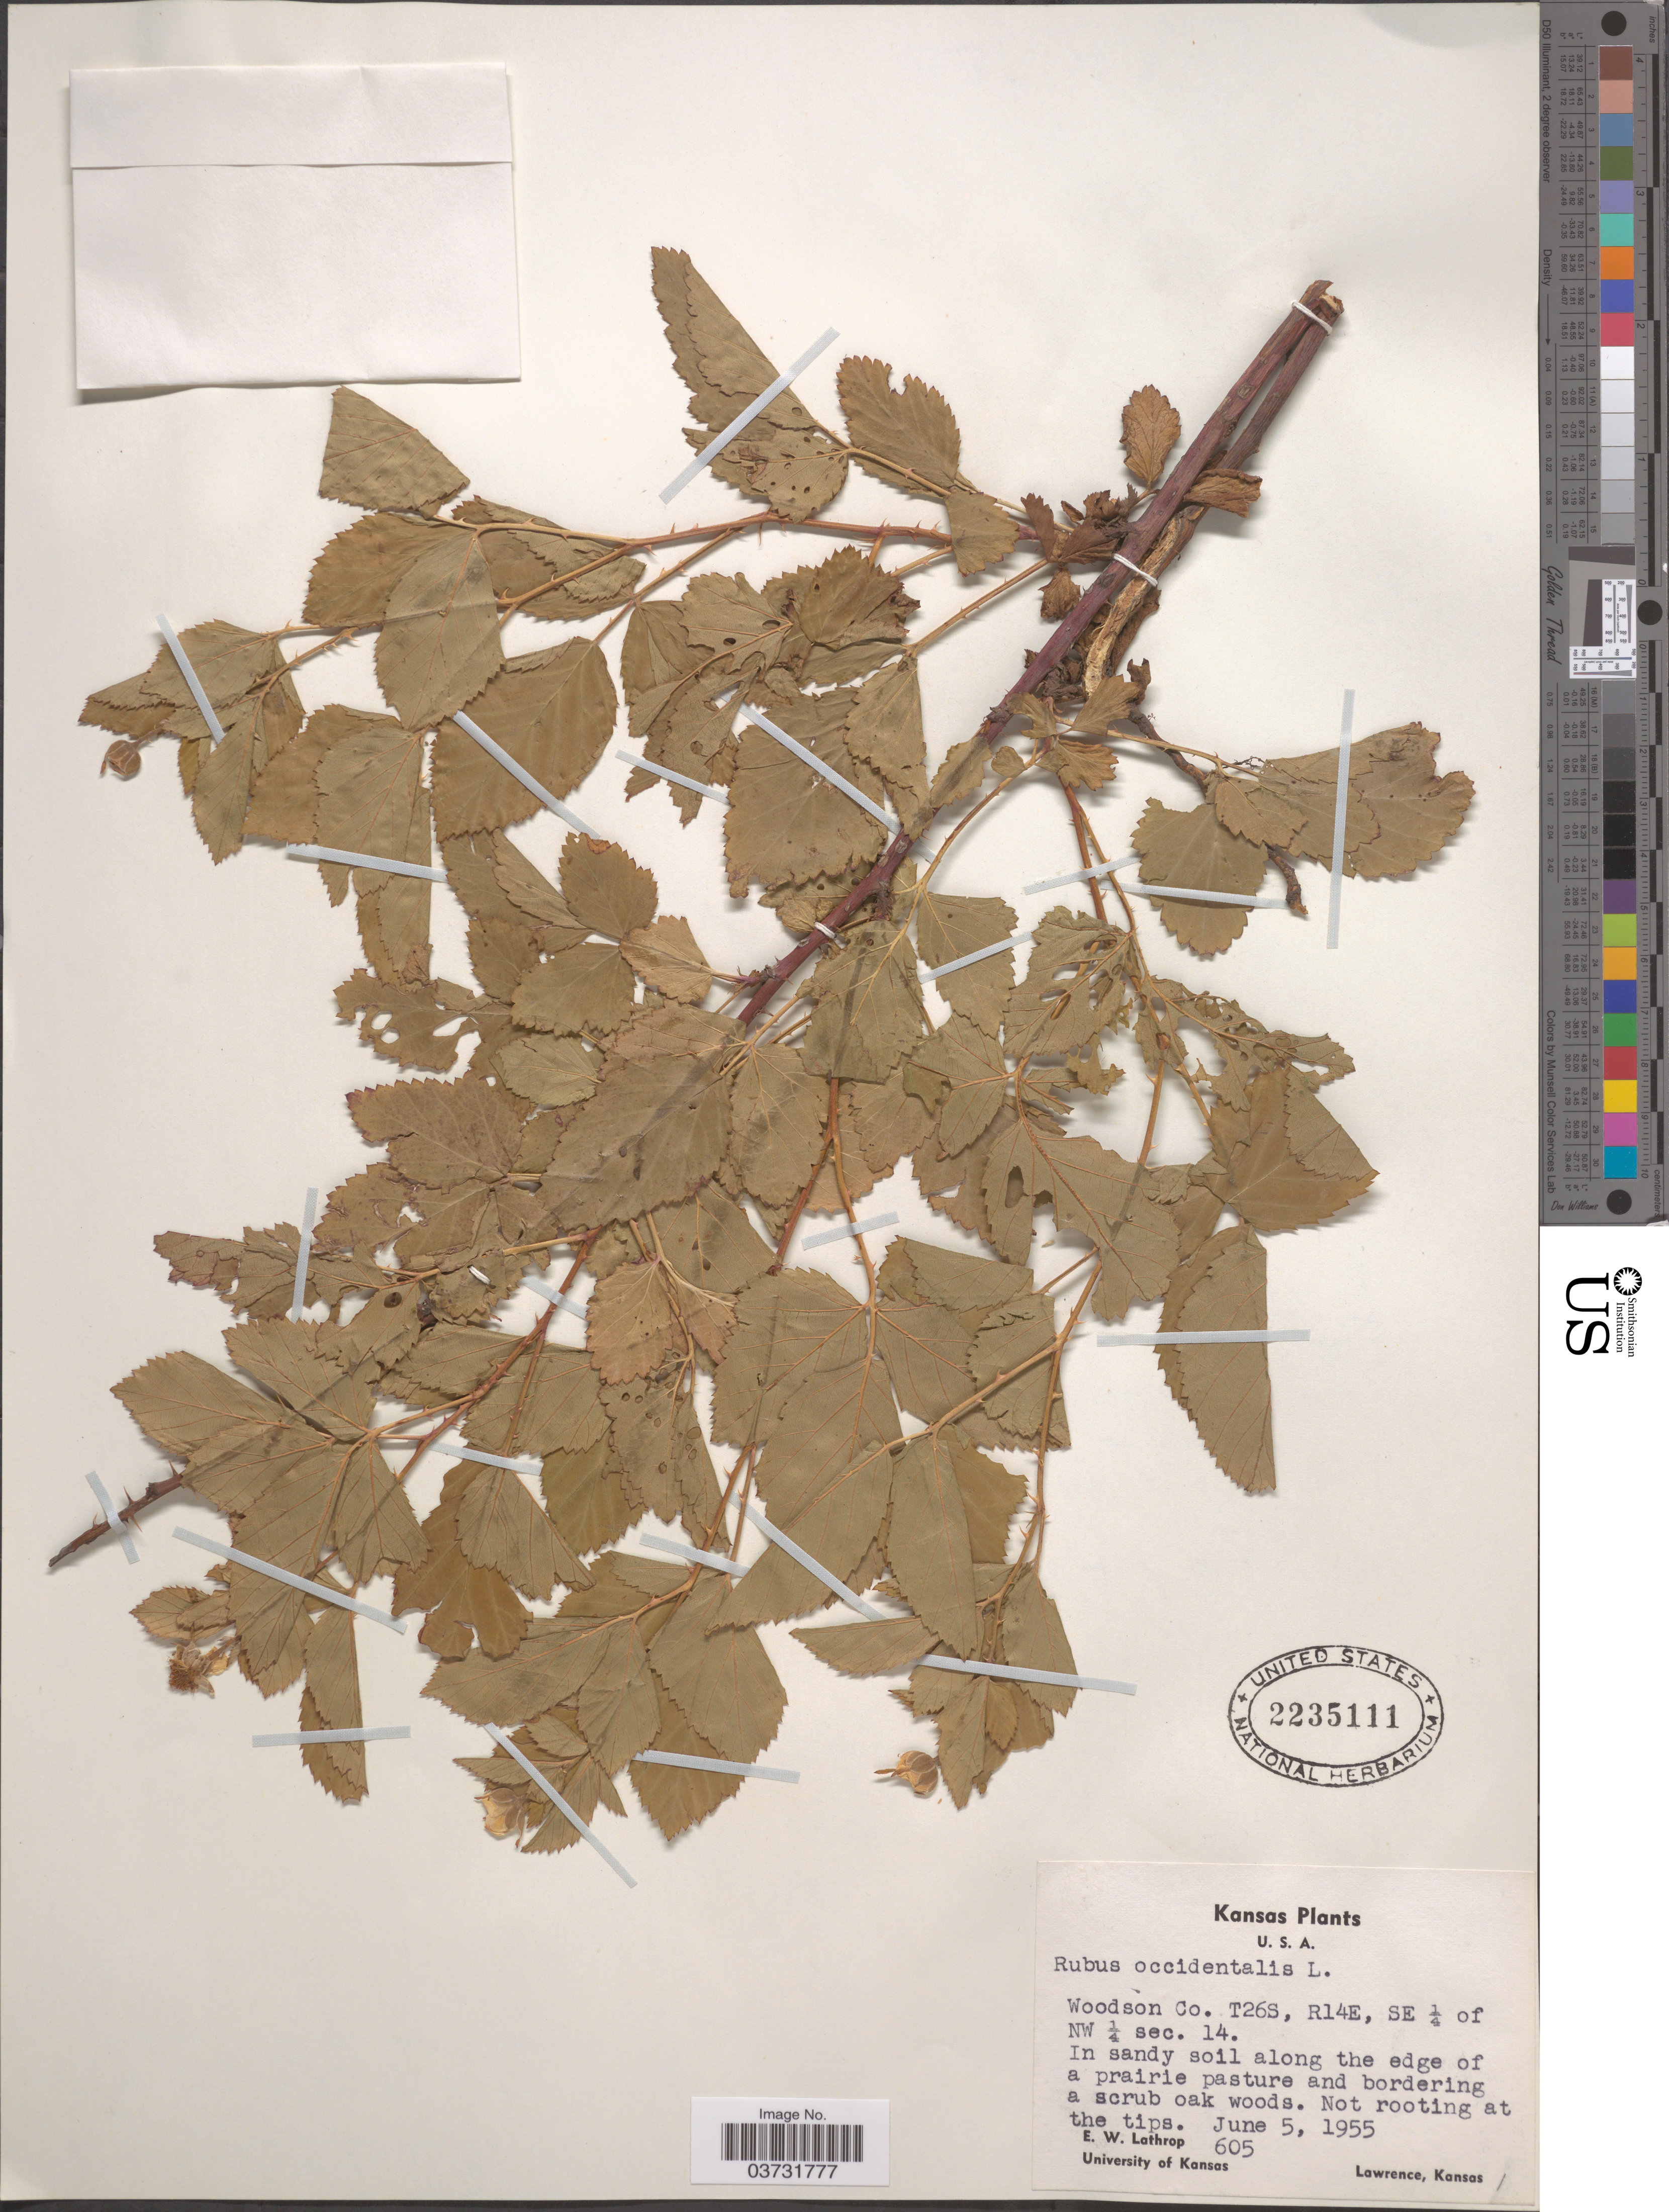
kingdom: Plantae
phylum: Tracheophyta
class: Magnoliopsida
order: Rosales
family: Rosaceae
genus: Rubus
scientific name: Rubus occidentalis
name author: L.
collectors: E. W. Lathrop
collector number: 605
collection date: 1955-06-05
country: United States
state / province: Kansas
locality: Woodson Co. T26S, R14E, SE ¼ OF NW ¼ sec. 14.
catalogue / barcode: US 2235111